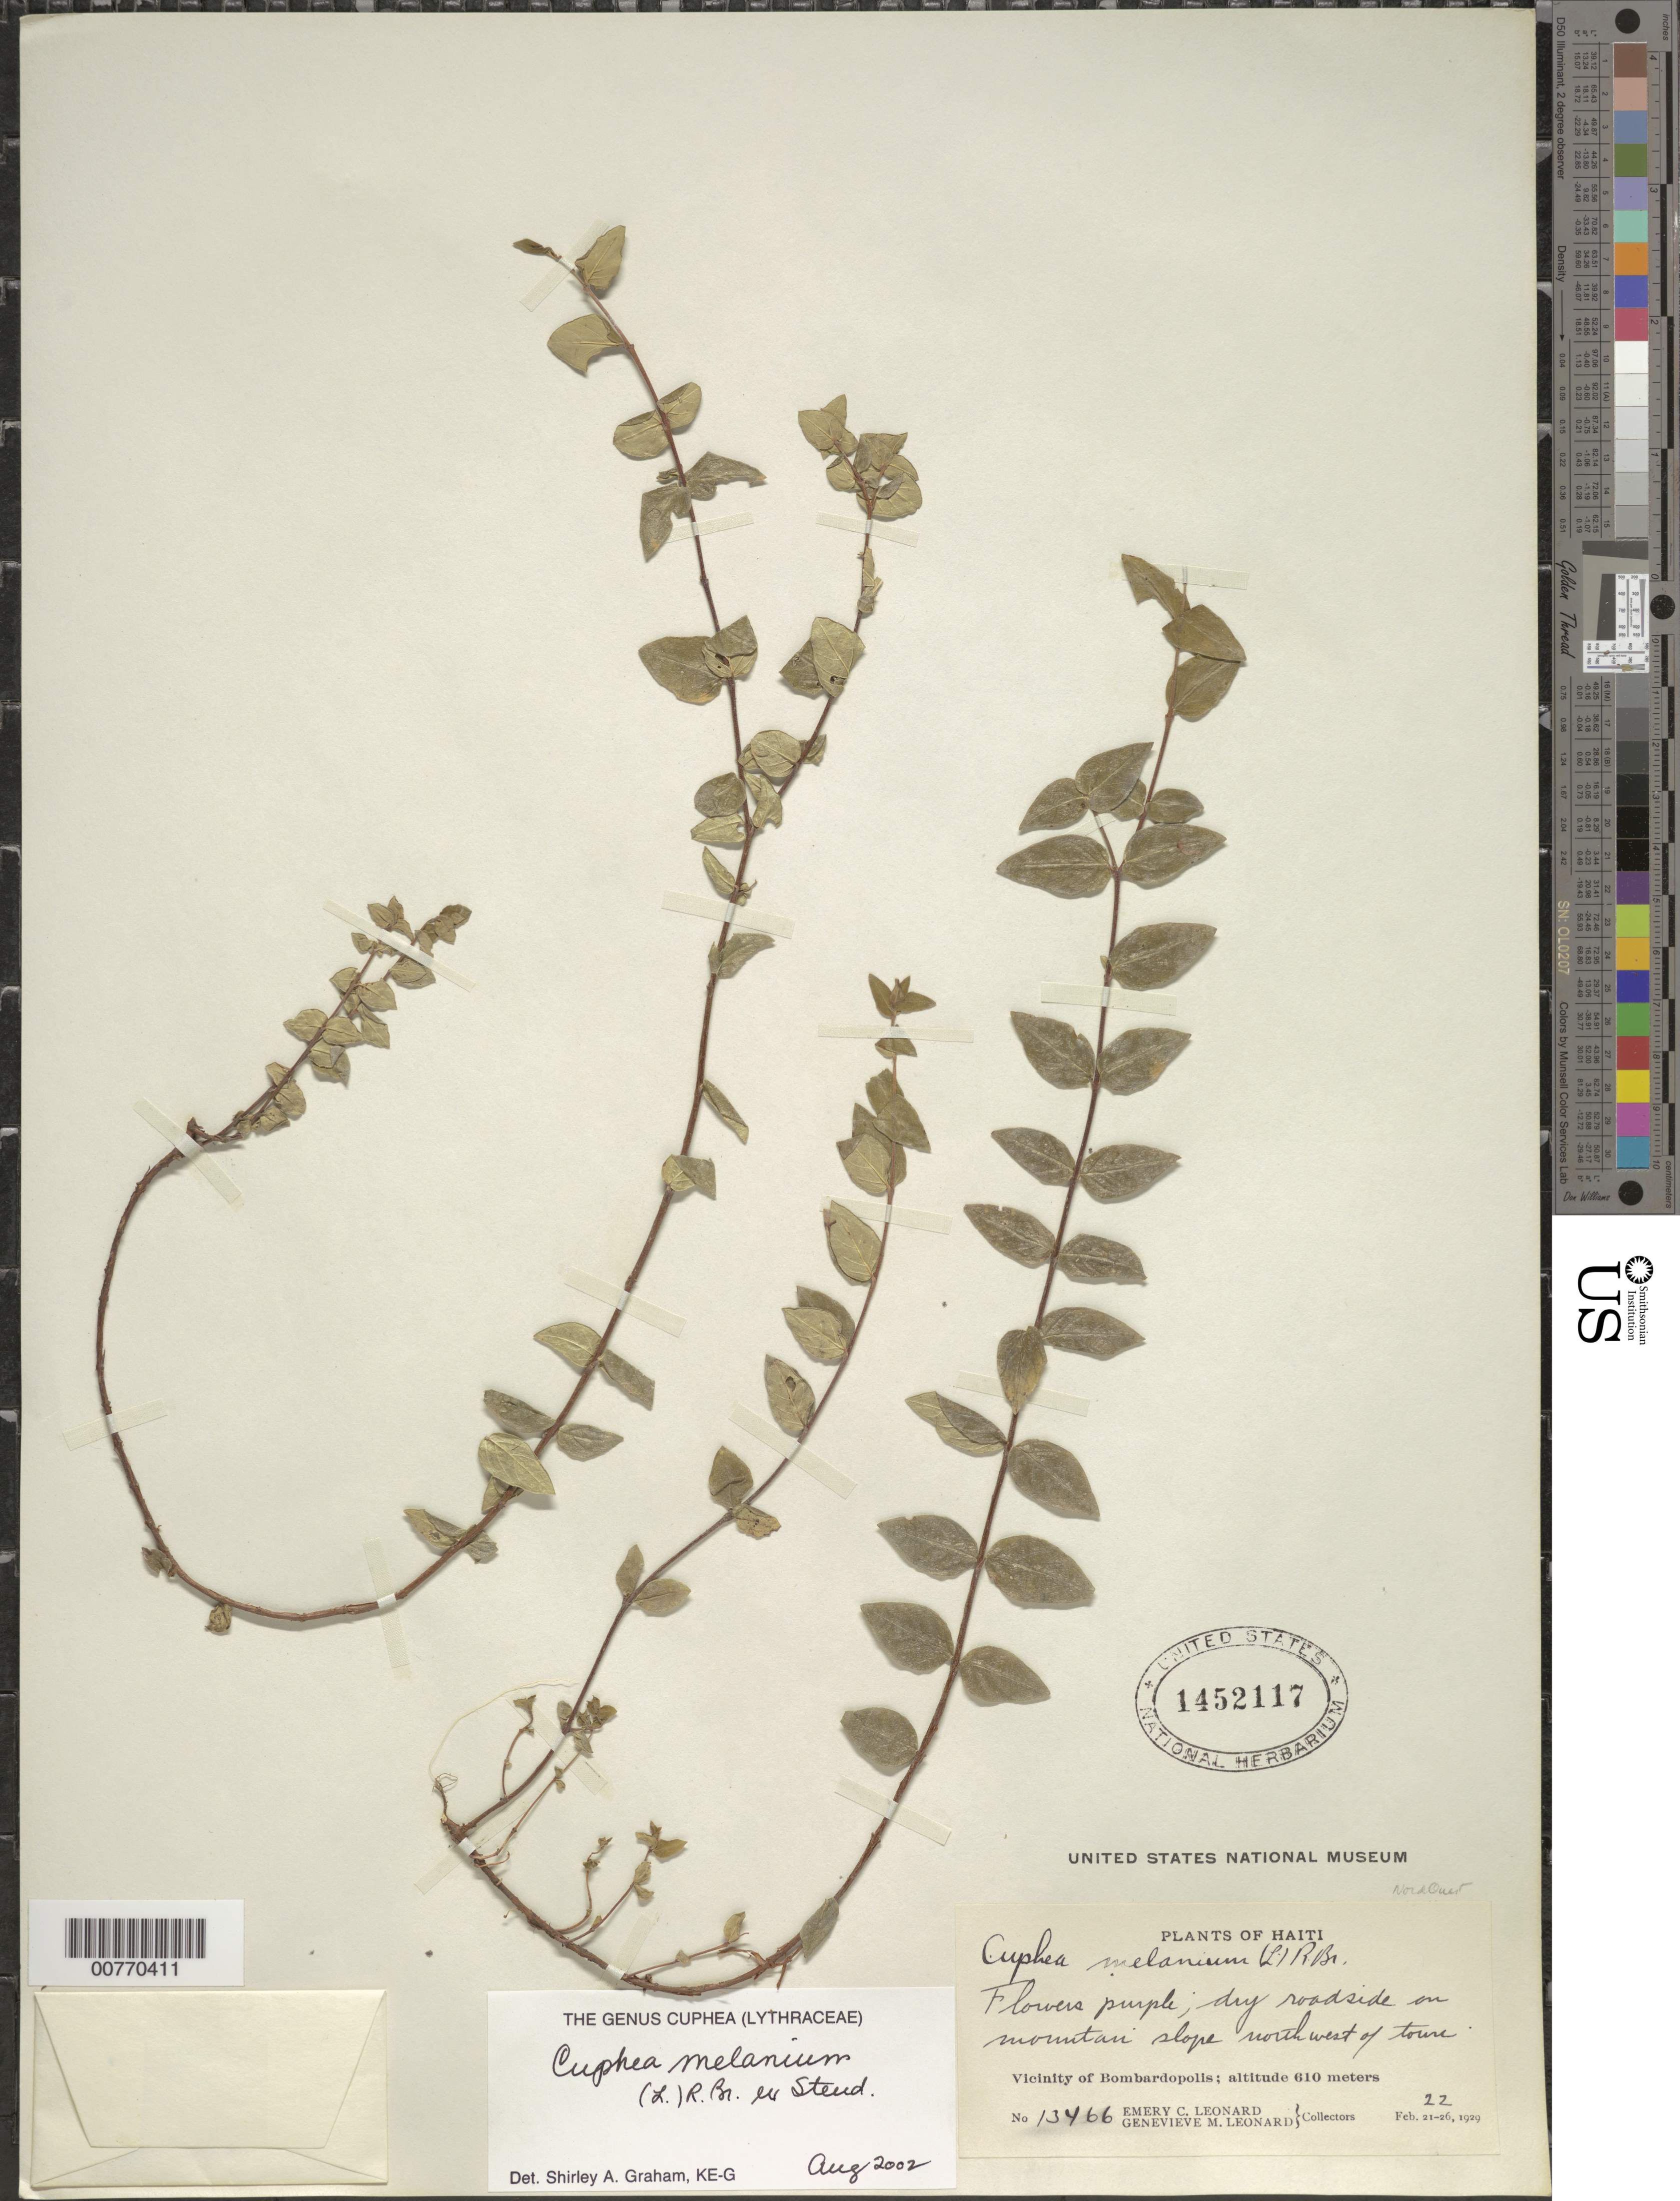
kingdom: Plantae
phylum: Tracheophyta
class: Magnoliopsida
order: Myrtales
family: Lythraceae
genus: Cuphea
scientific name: Cuphea melanium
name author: (L.) Cramer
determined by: Graham, Shirley Ann Tousch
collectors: E. C. Leonard & G. M. Leonard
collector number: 13466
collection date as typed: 22 Feb 1929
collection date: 1929-02-22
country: Haiti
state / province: Ouest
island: Hispaniola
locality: Vicinity of Bombardopolis, northwest of town.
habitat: Dry roadside on mountain slope.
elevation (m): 610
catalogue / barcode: US 1452117